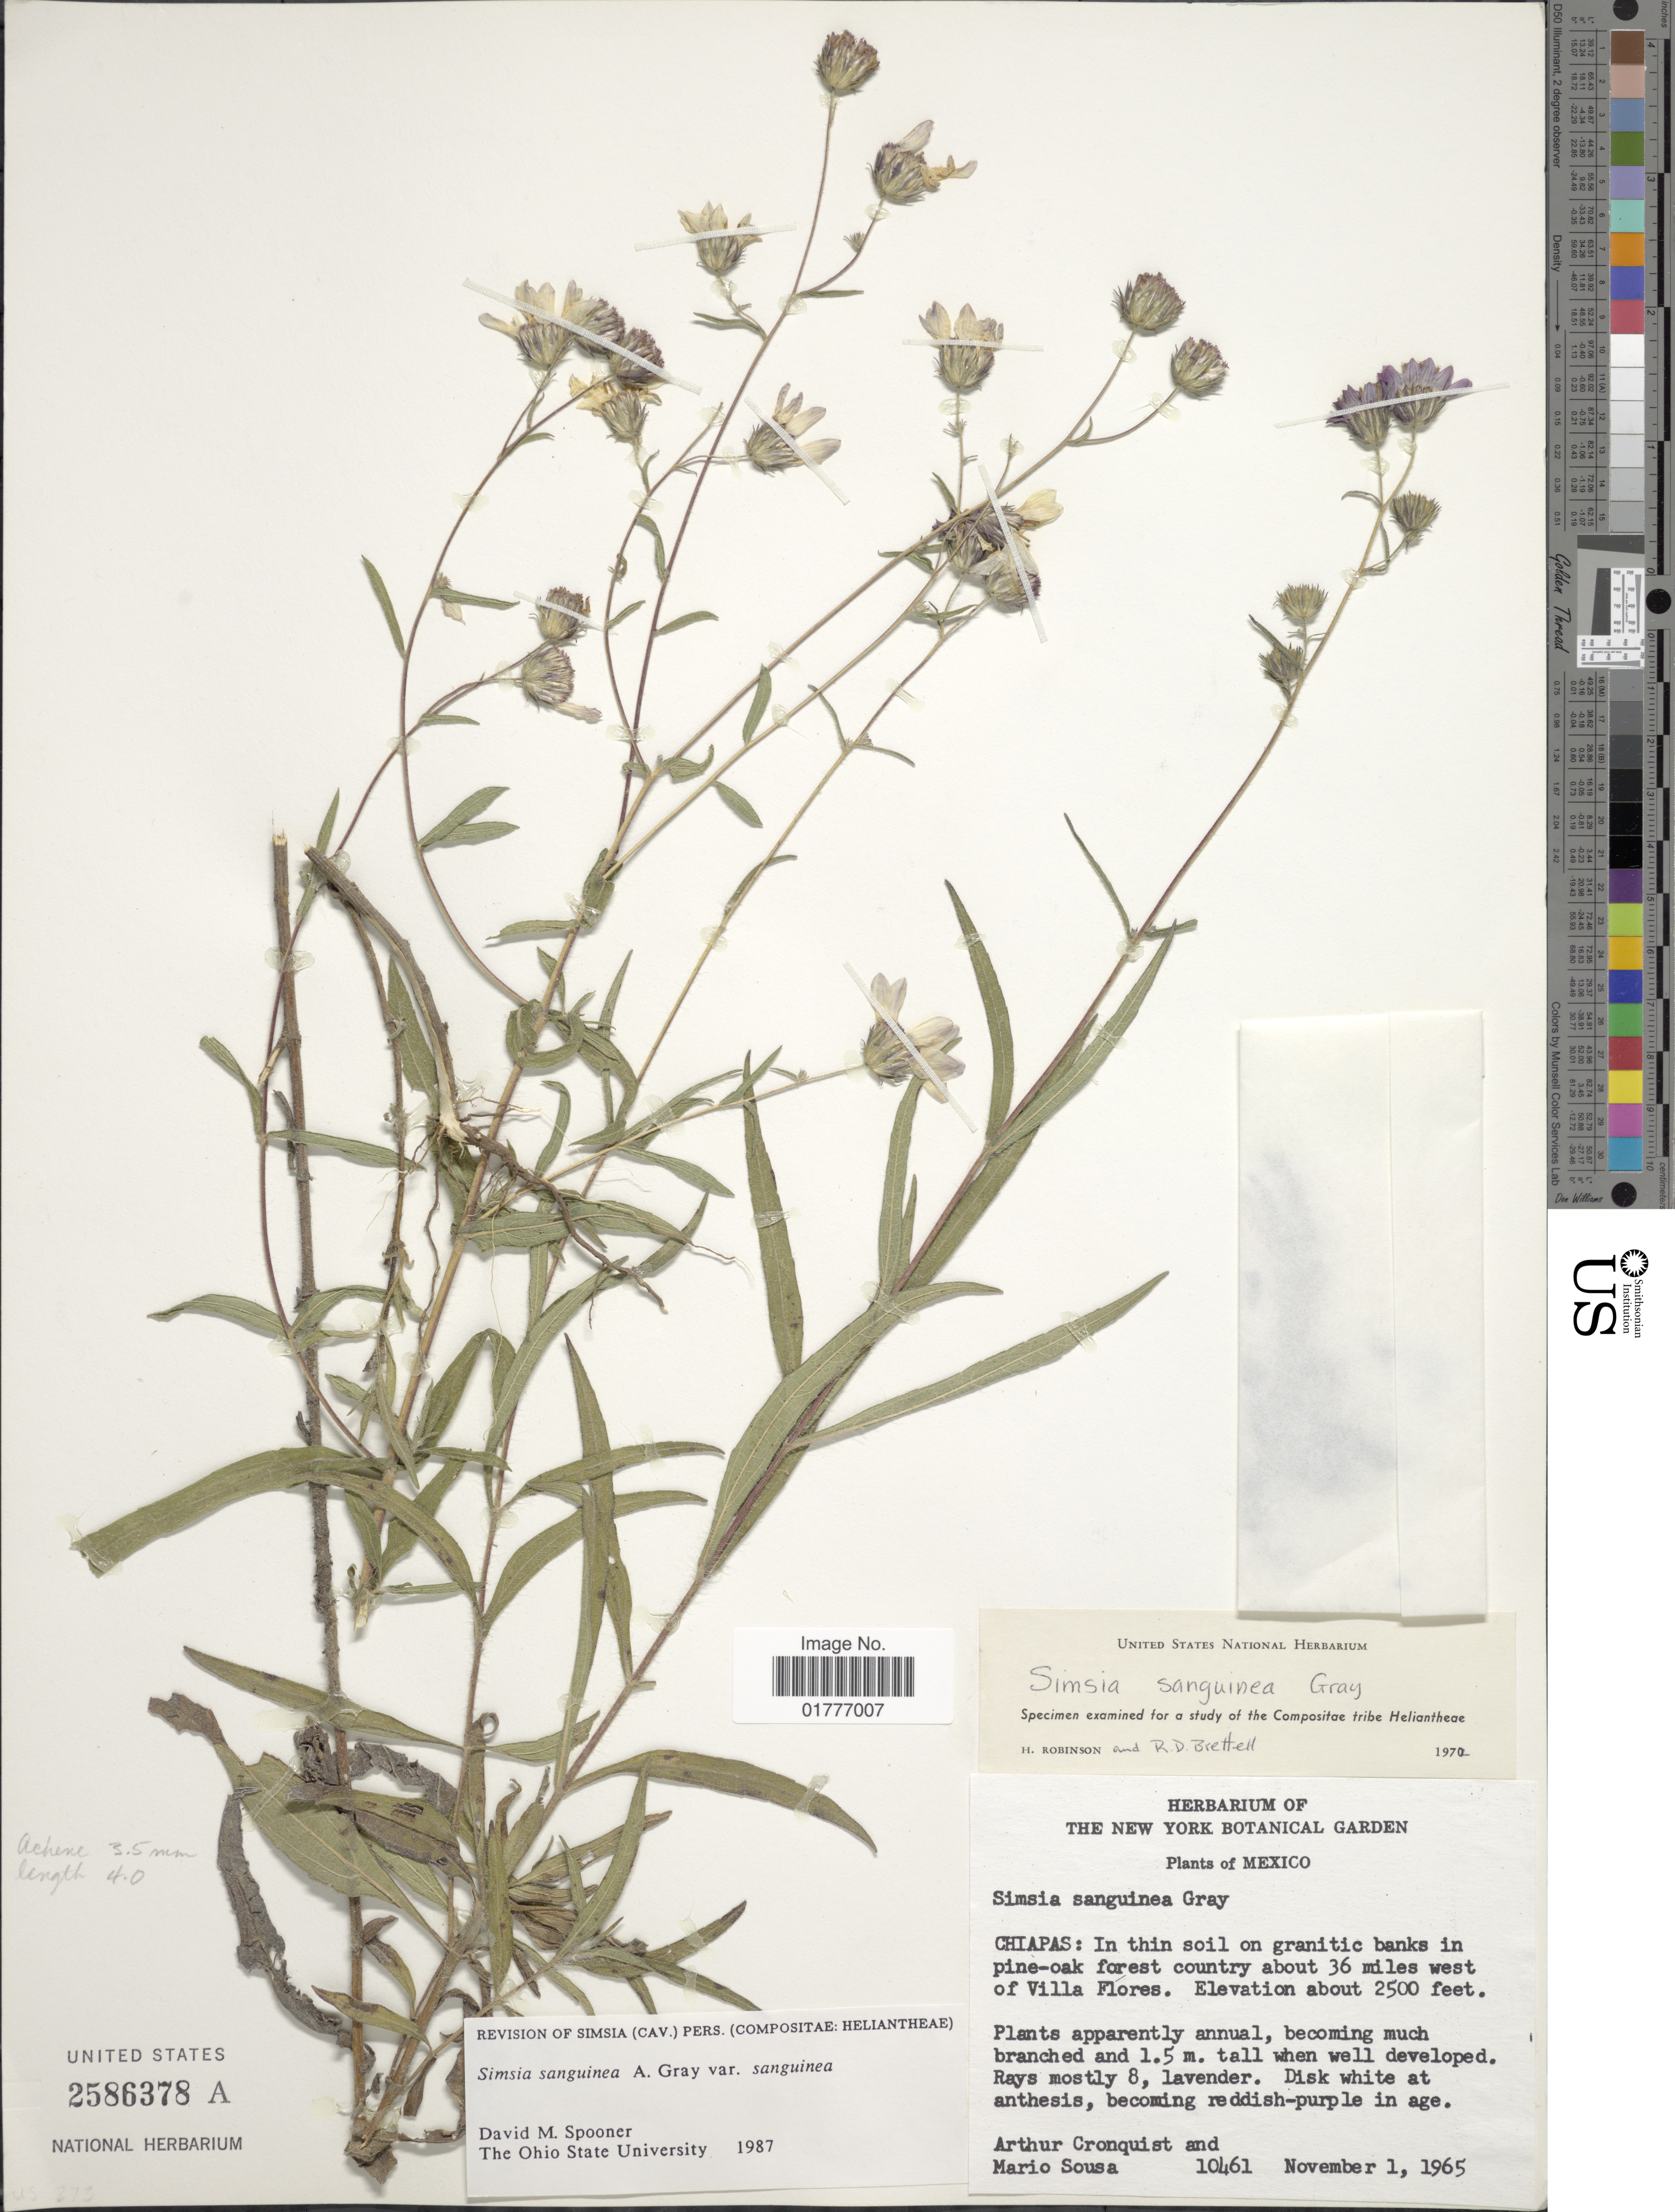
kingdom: Plantae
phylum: Tracheophyta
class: Magnoliopsida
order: Asterales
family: Asteraceae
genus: Simsia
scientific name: Simsia sanguinea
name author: A. Gray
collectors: A. J. Cronquist & M. Sousa S.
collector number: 10461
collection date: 1965-11-01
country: Mexico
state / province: Chiapas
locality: Chiapas: In thin soil on granitic banks in pine-oak forest country about 36 miles west of Villa Flores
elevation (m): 762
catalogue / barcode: US 2586378A